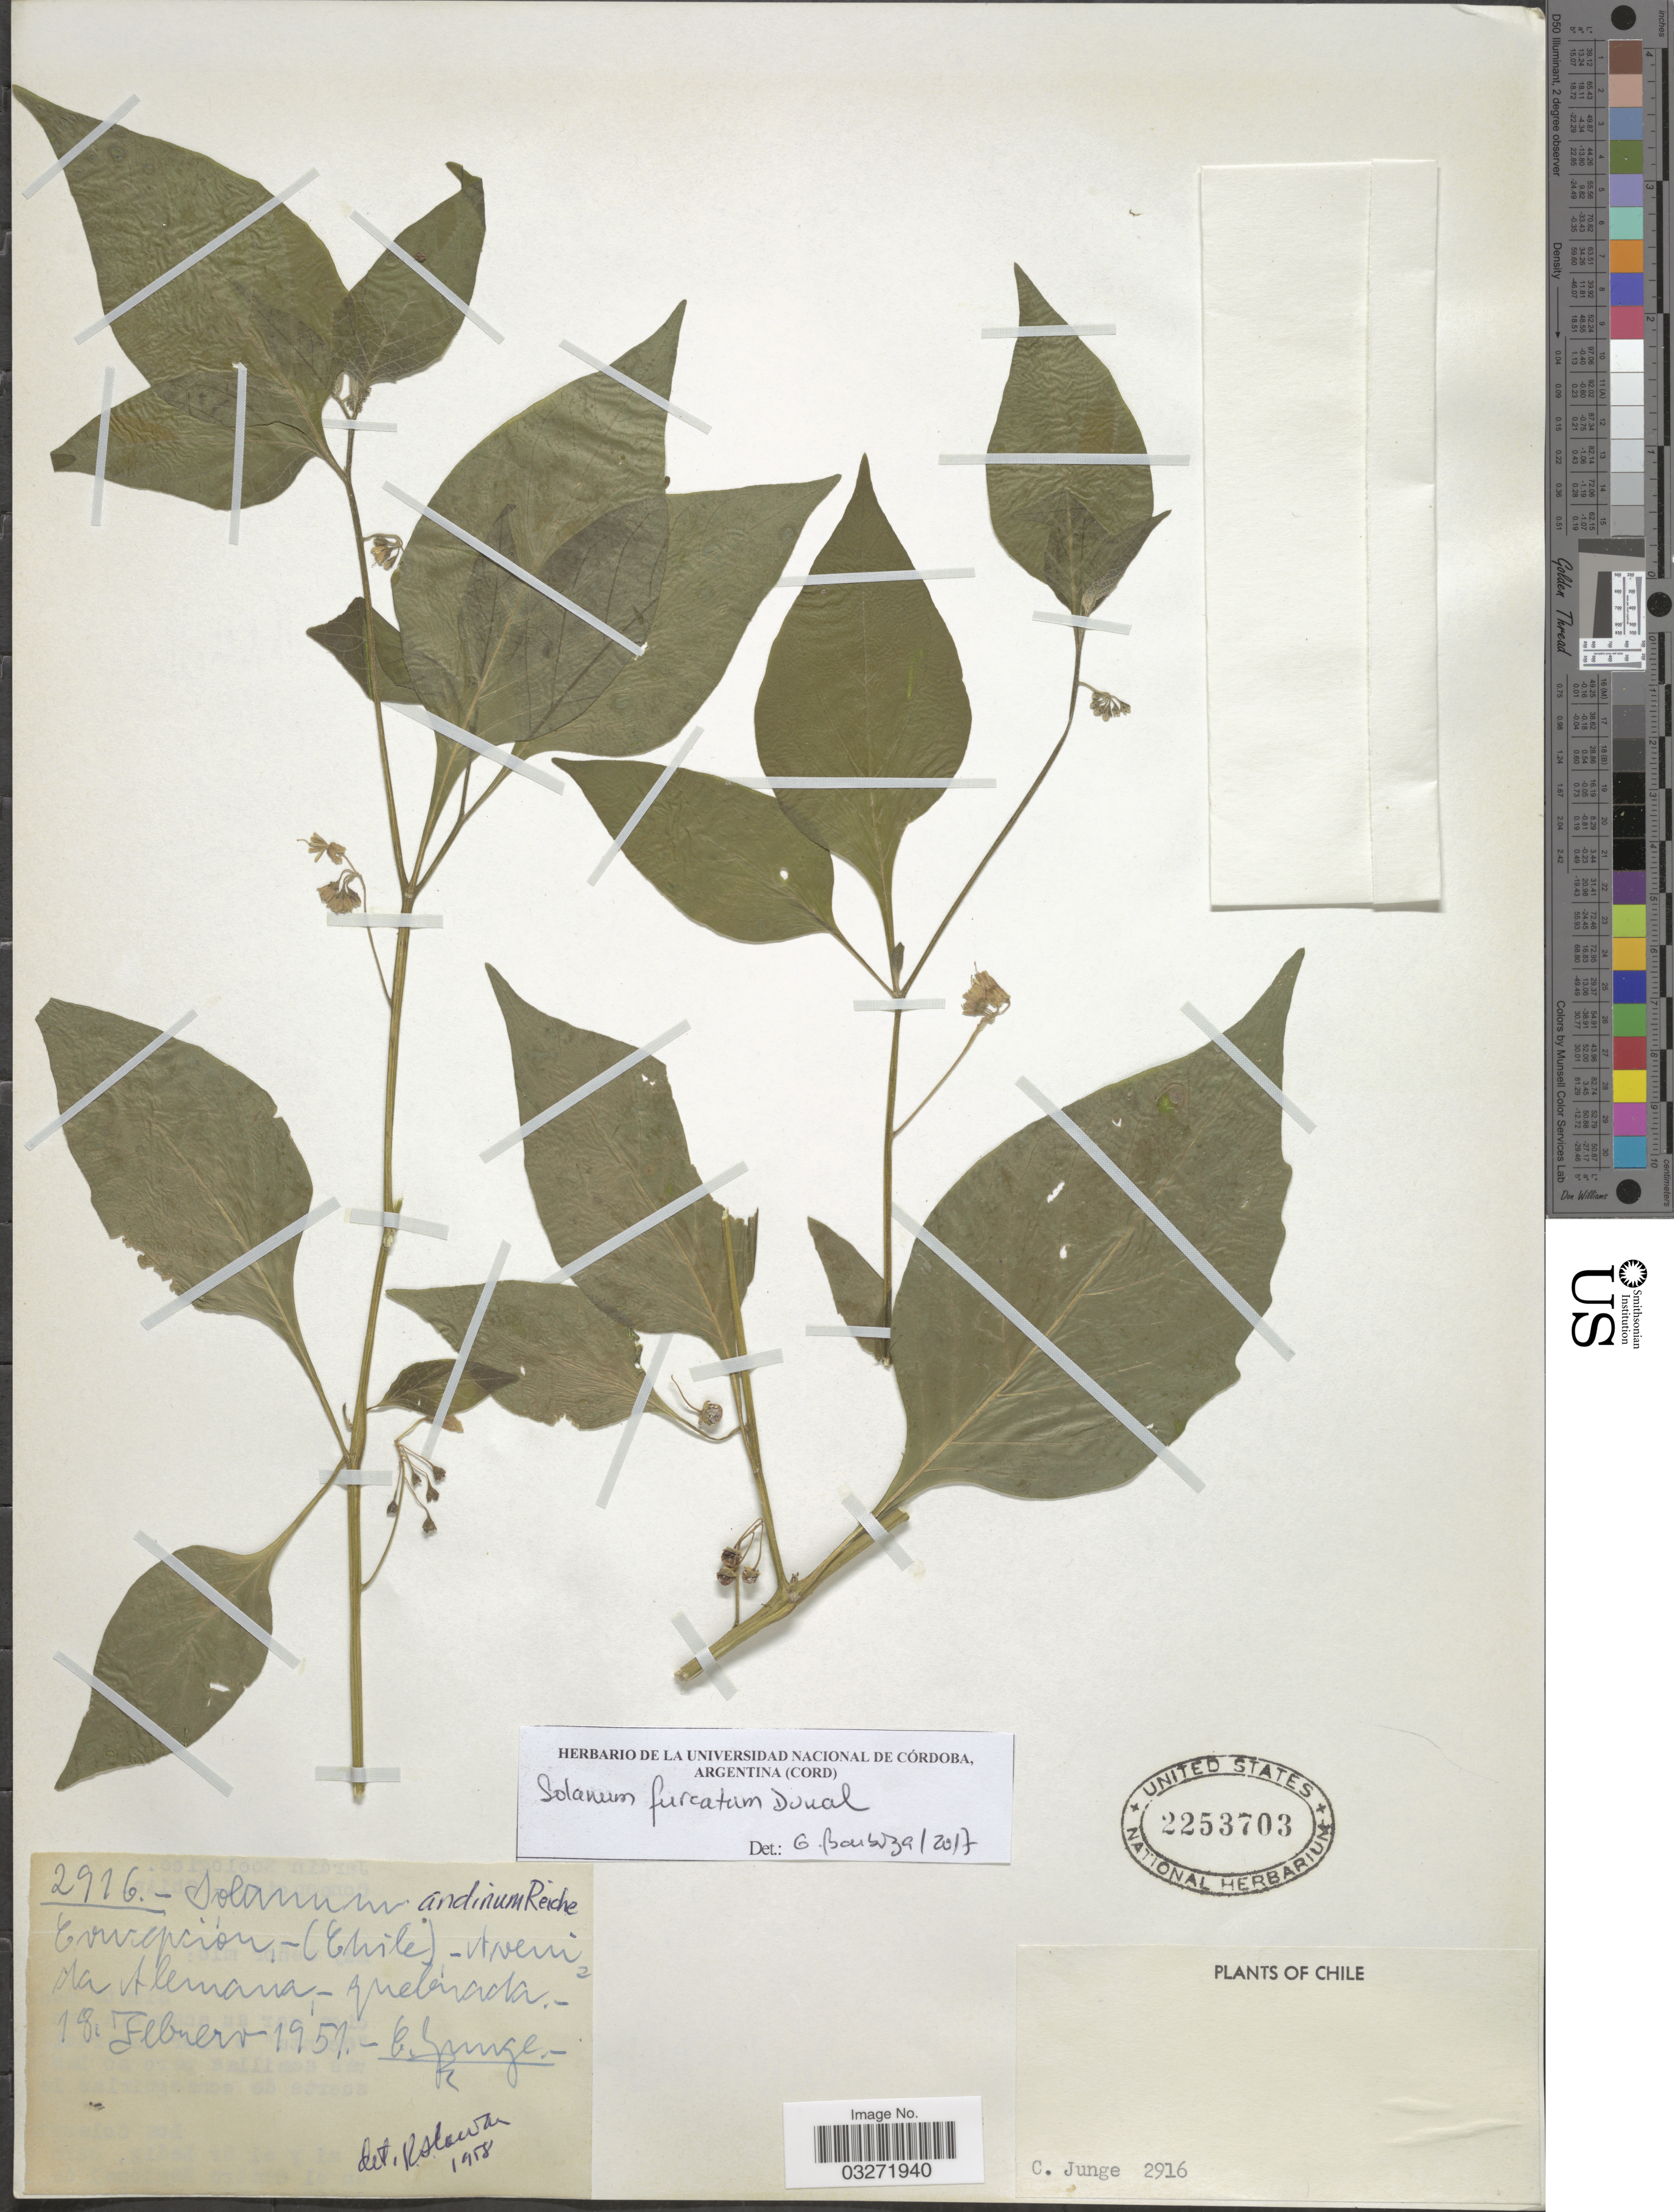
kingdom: Plantae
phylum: Tracheophyta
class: Magnoliopsida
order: Solanales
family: Solanaceae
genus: Solanum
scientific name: Solanum furcatum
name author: Dunal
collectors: C. Junge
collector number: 2916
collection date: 1951-02-18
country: Chile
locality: Concepción - Aveni da Alemana.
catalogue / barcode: US 2253703